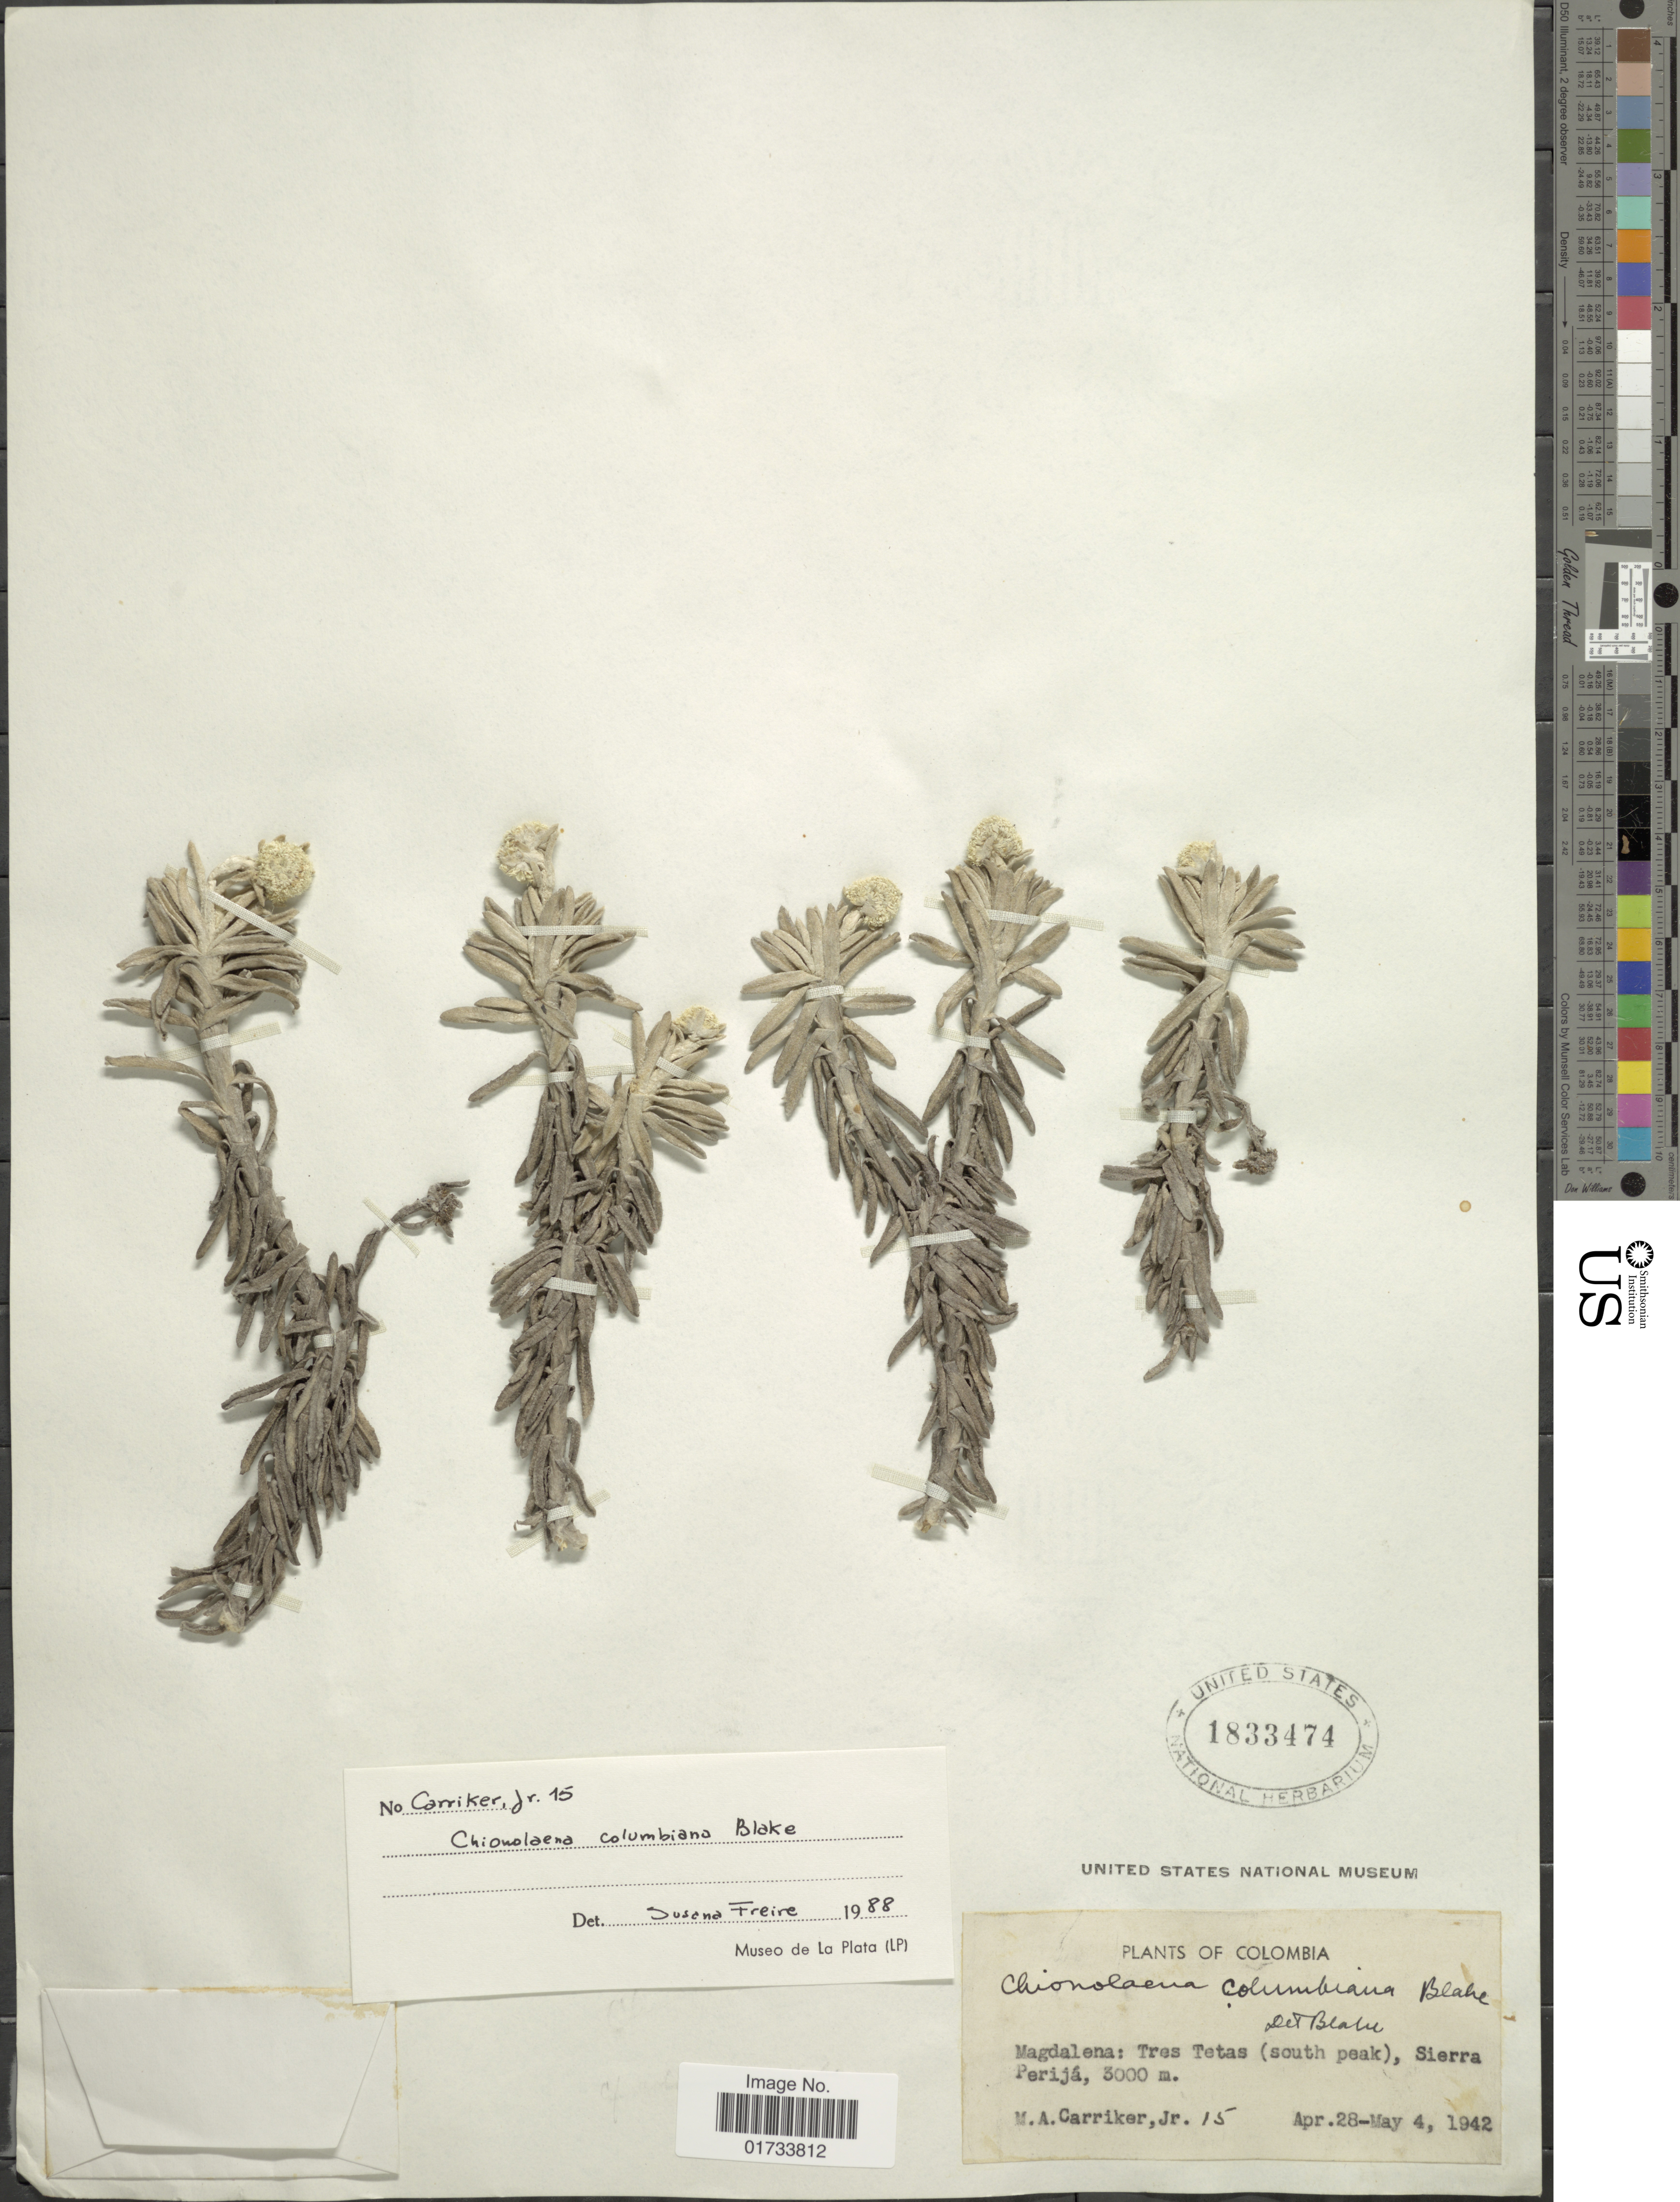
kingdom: Plantae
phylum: Tracheophyta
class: Magnoliopsida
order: Asterales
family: Asteraceae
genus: Gnaphaliothamnus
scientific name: Gnaphaliothamnus perijensis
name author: G.L. Nesom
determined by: Nesom, Guy L.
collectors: M. A. Carriker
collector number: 15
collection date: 1942-04-28/1942-05-04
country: Colombia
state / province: Magdalena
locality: Tres Tetas (south peak), Sierra Perija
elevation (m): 3000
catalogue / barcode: US 1833474